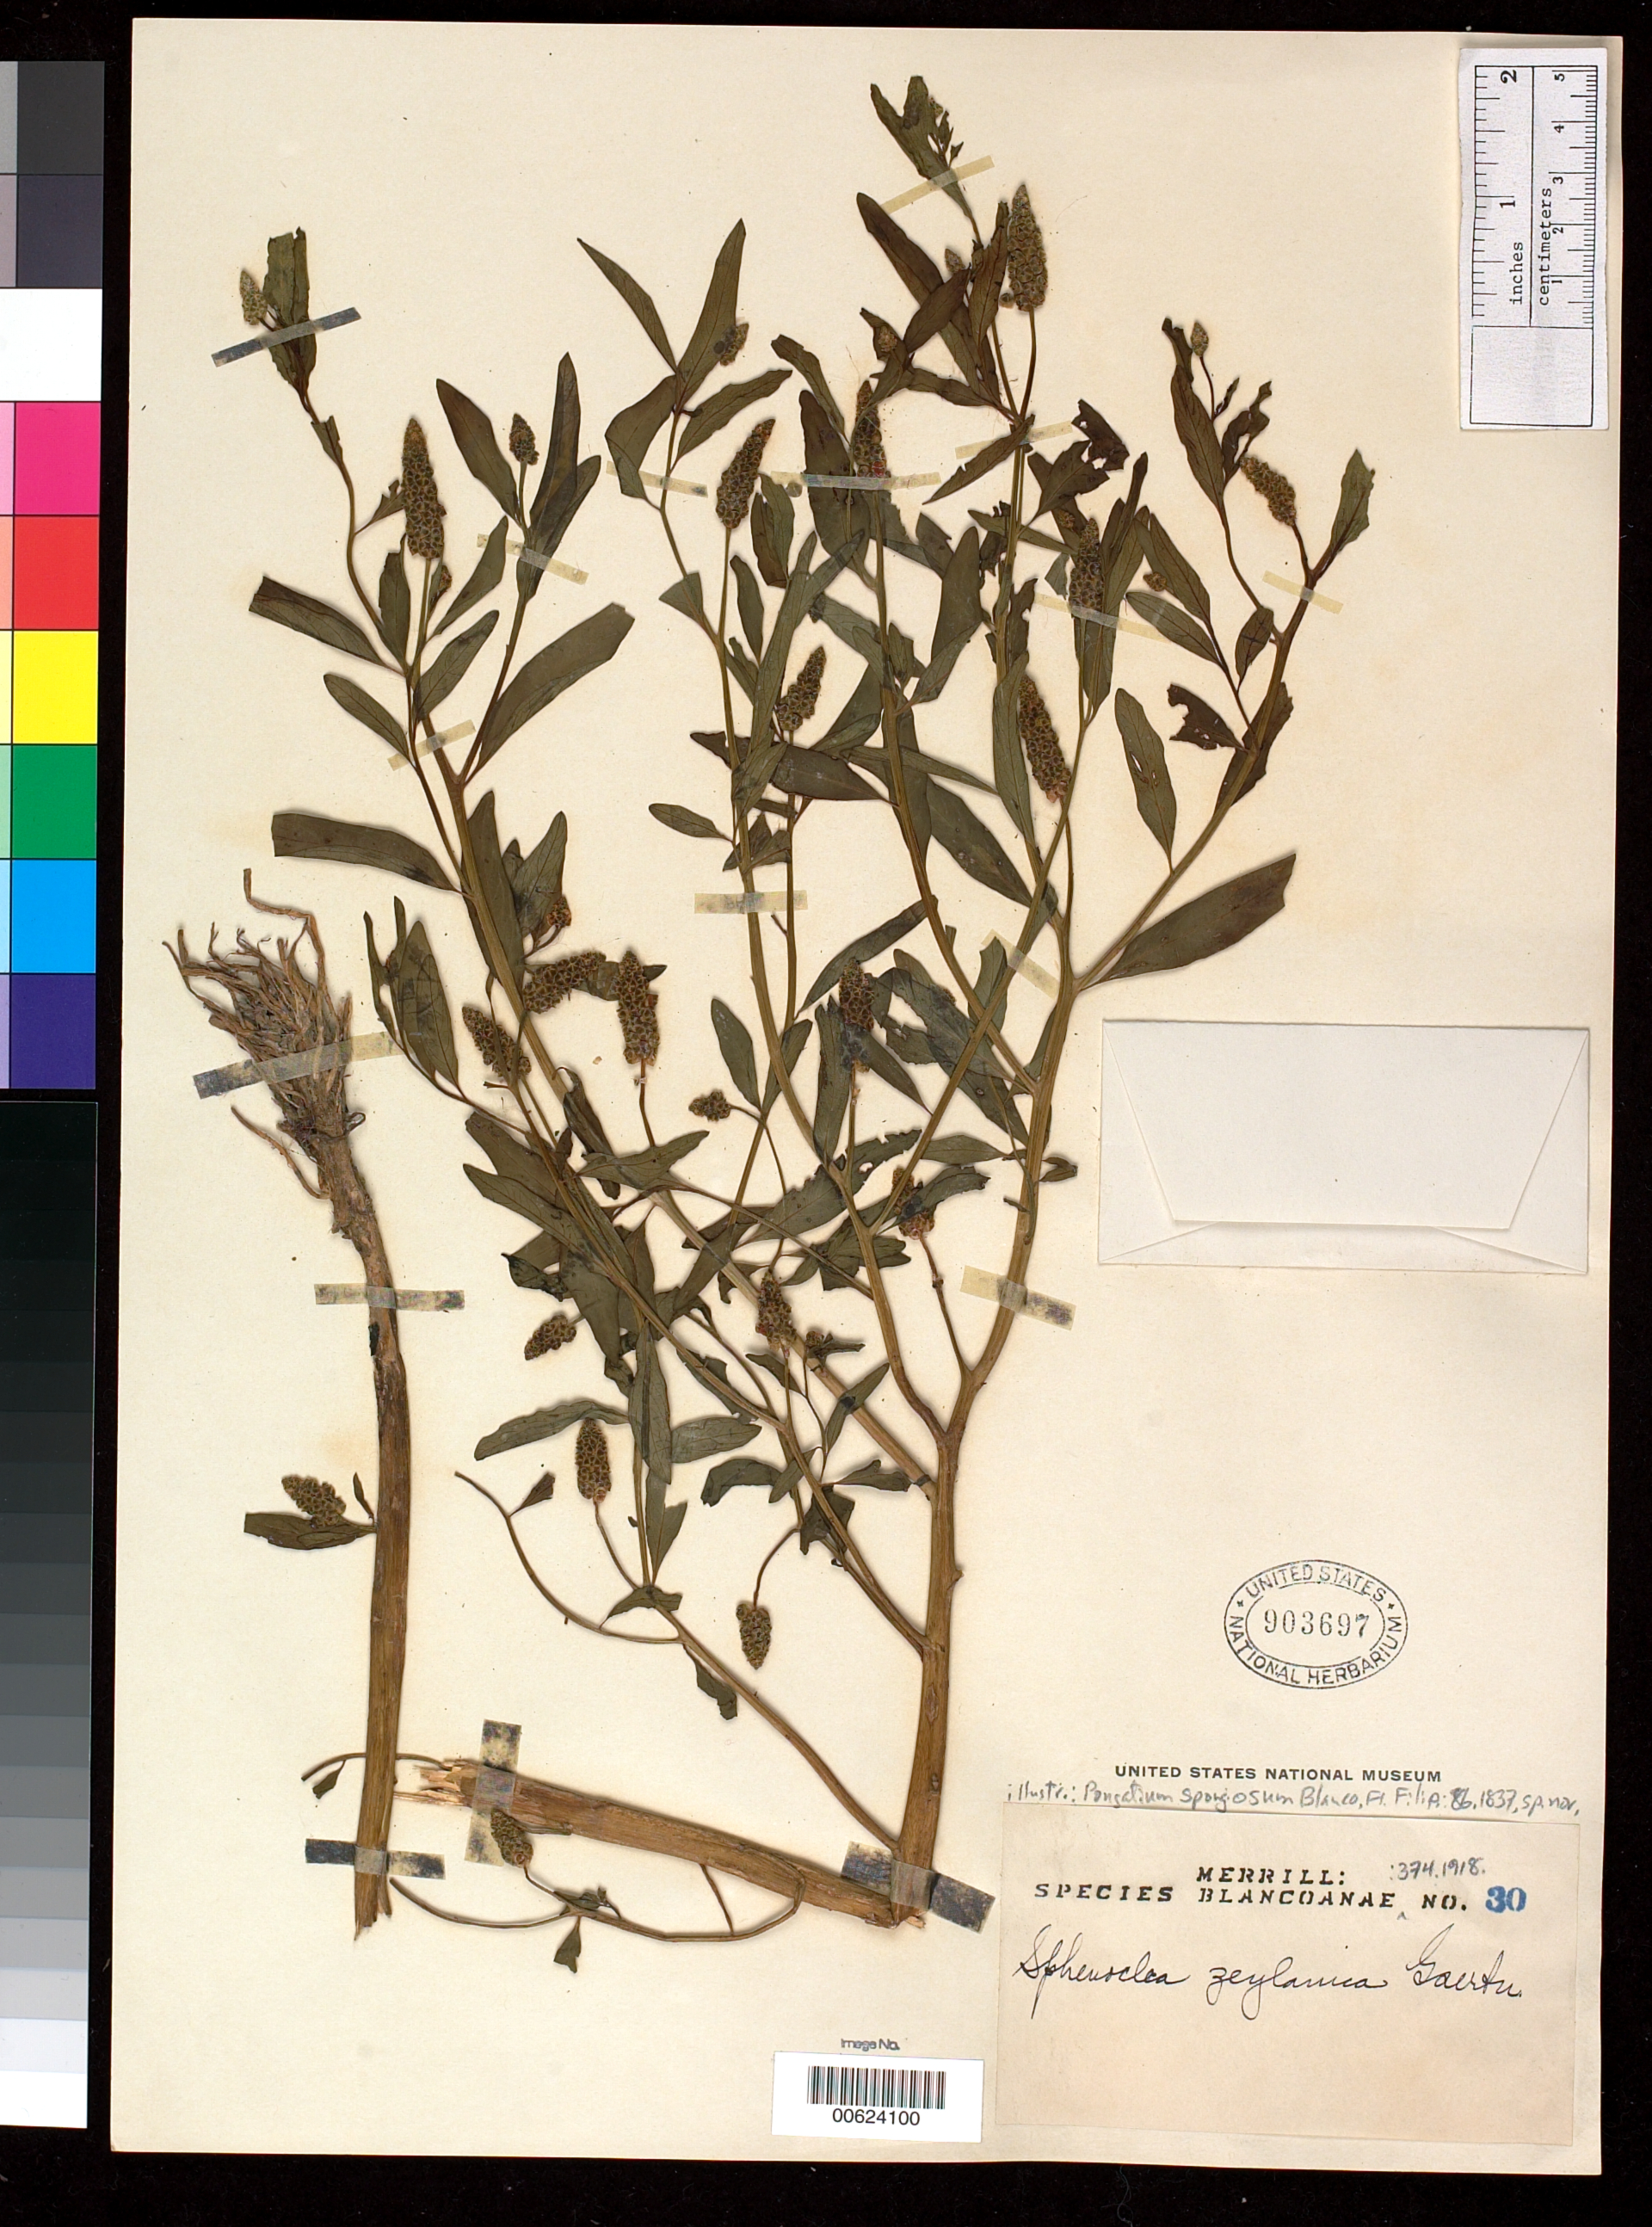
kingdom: Plantae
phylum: Tracheophyta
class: Magnoliopsida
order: Solanales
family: Sphenocleaceae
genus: Sphenoclea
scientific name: Sphenoclea zeylanica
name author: Gaertn.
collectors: E. D. Merrill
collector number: Sp. Blancoan. 0030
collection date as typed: Sep 1914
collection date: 1914-09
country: Philippines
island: Luzon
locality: Manila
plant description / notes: Recorded (but not annotated) as "neotype" (of what name???) but unclear whether this is truly type material; not in type herbarium; also unclear what name this specimen is filed under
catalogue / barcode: US 903697